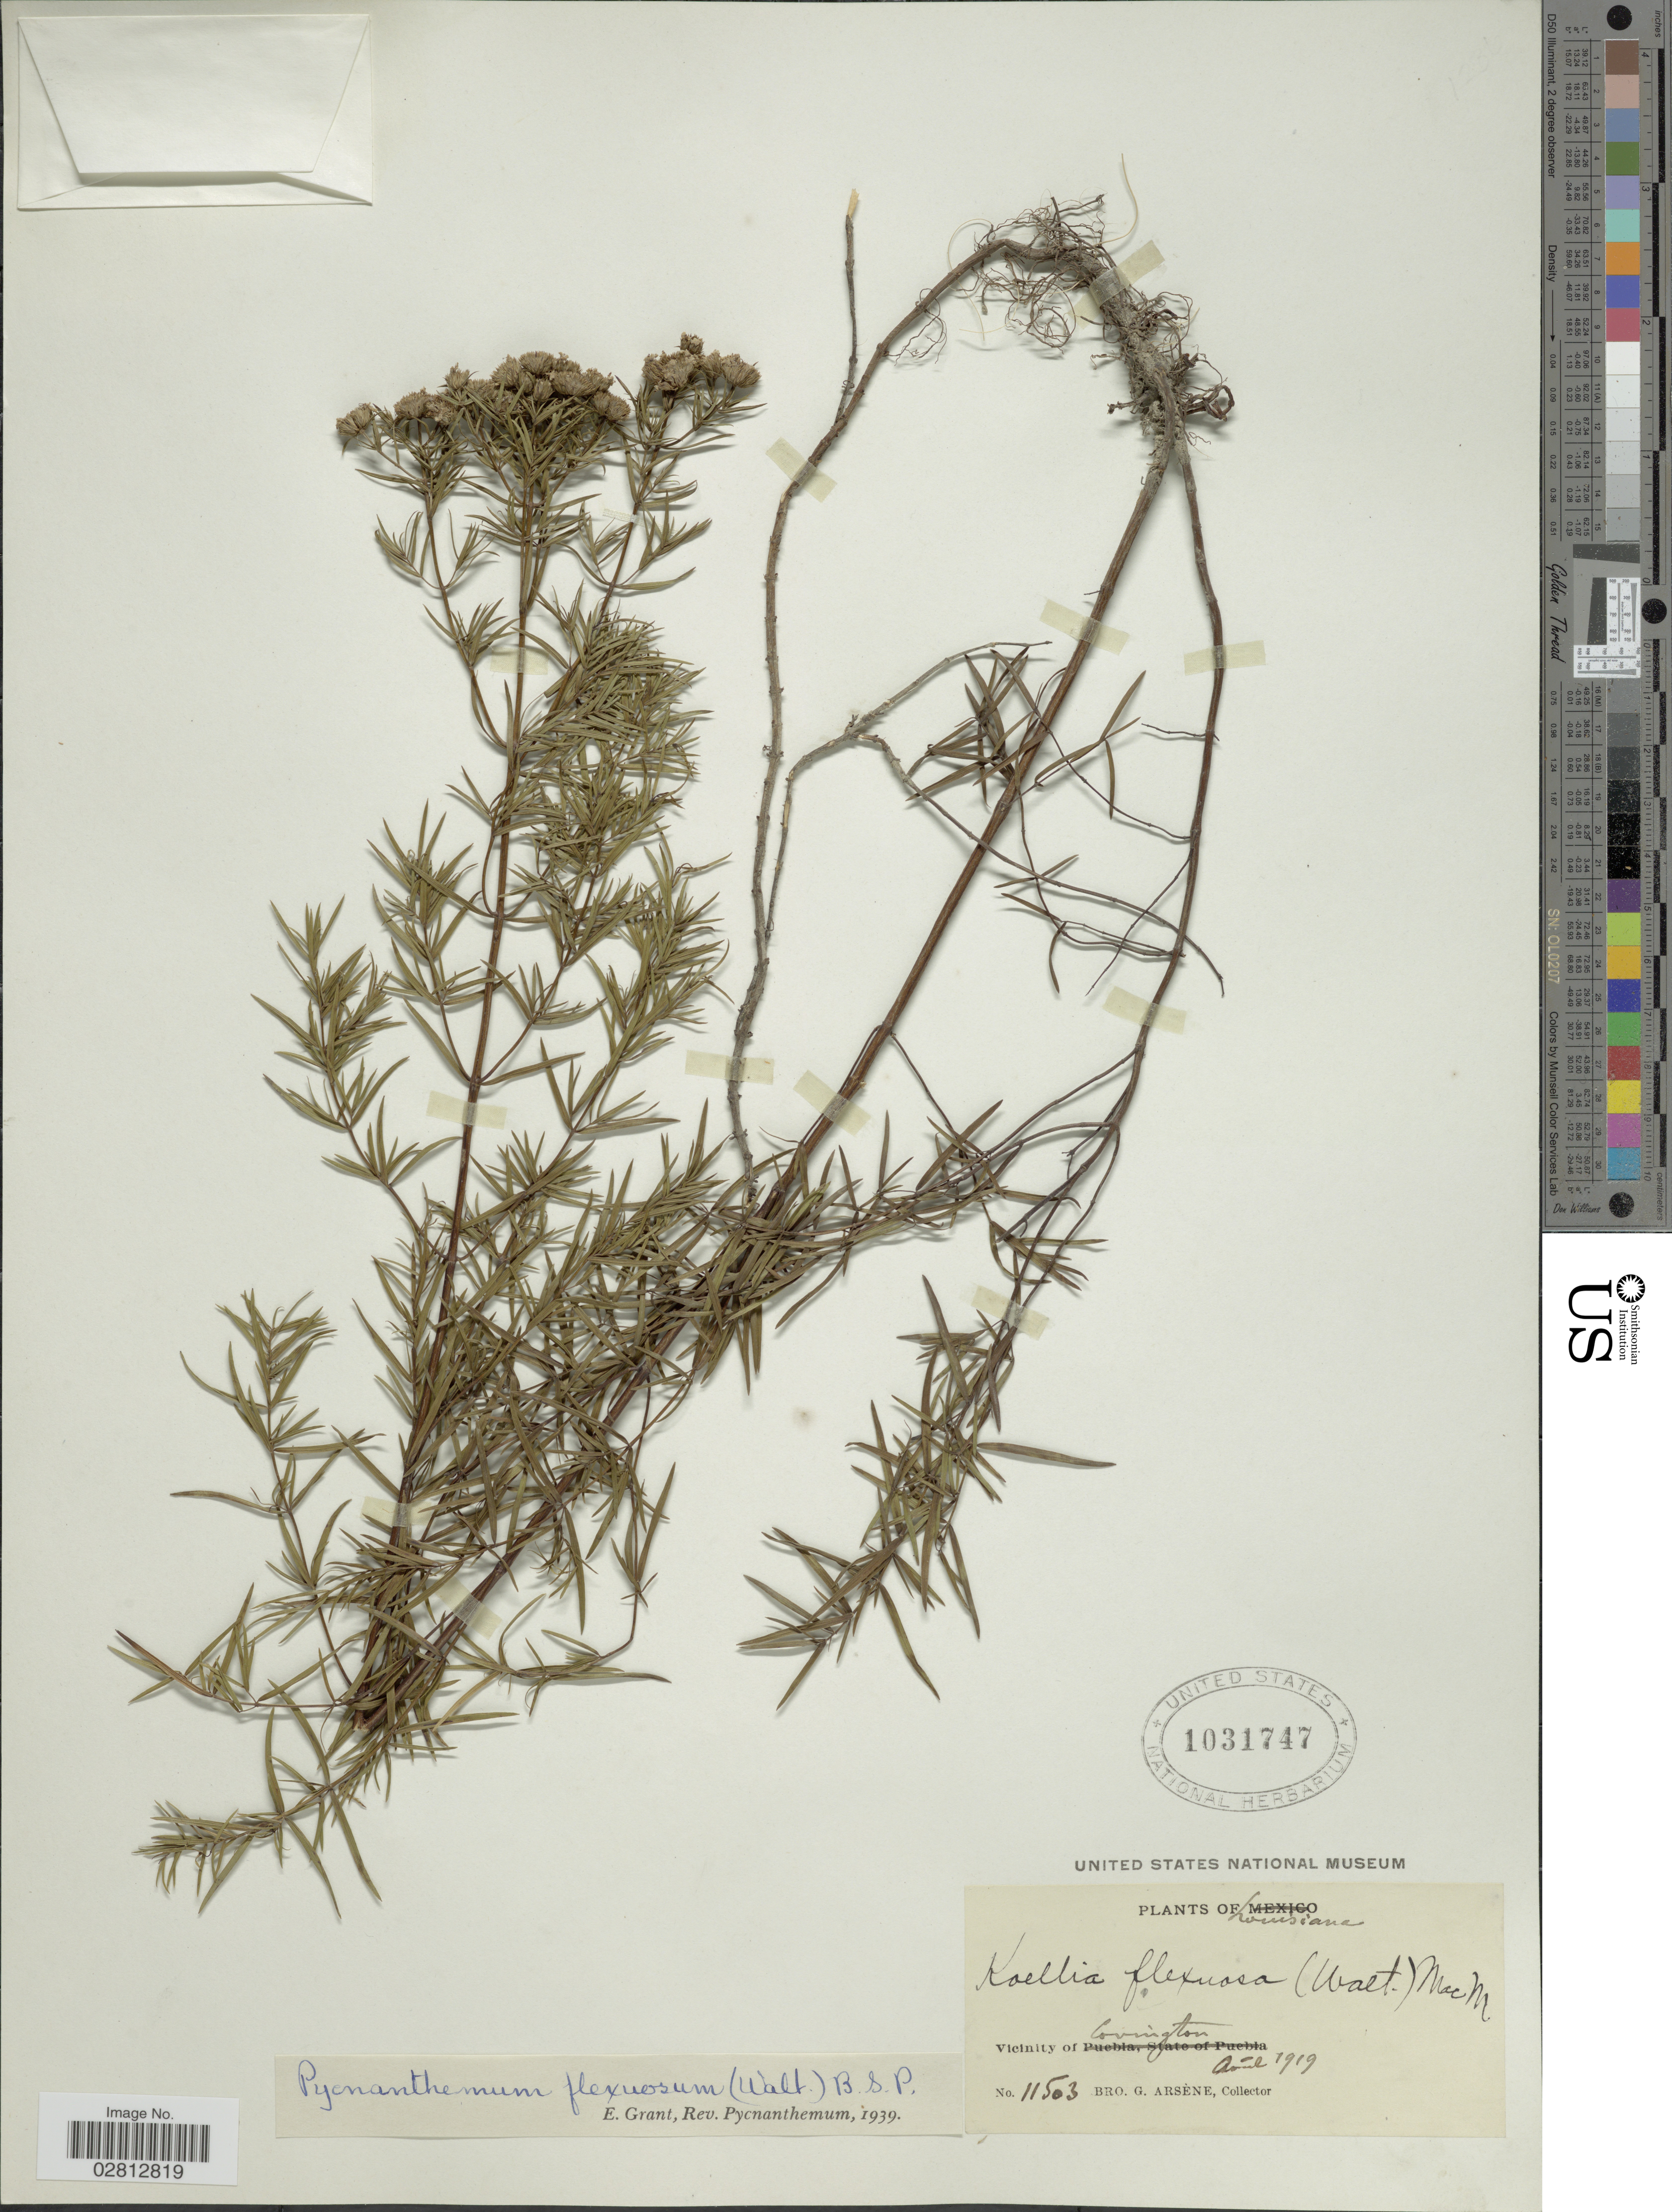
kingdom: Plantae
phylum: Tracheophyta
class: Magnoliopsida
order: Lamiales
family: Lamiaceae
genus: Pycnanthemum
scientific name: Pycnanthemum tenuifolium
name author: Schrad.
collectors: Bro. G. Arsène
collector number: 11503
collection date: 1919-08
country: United States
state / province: Louisiana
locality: Vicinity of Covington.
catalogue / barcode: US 1031747